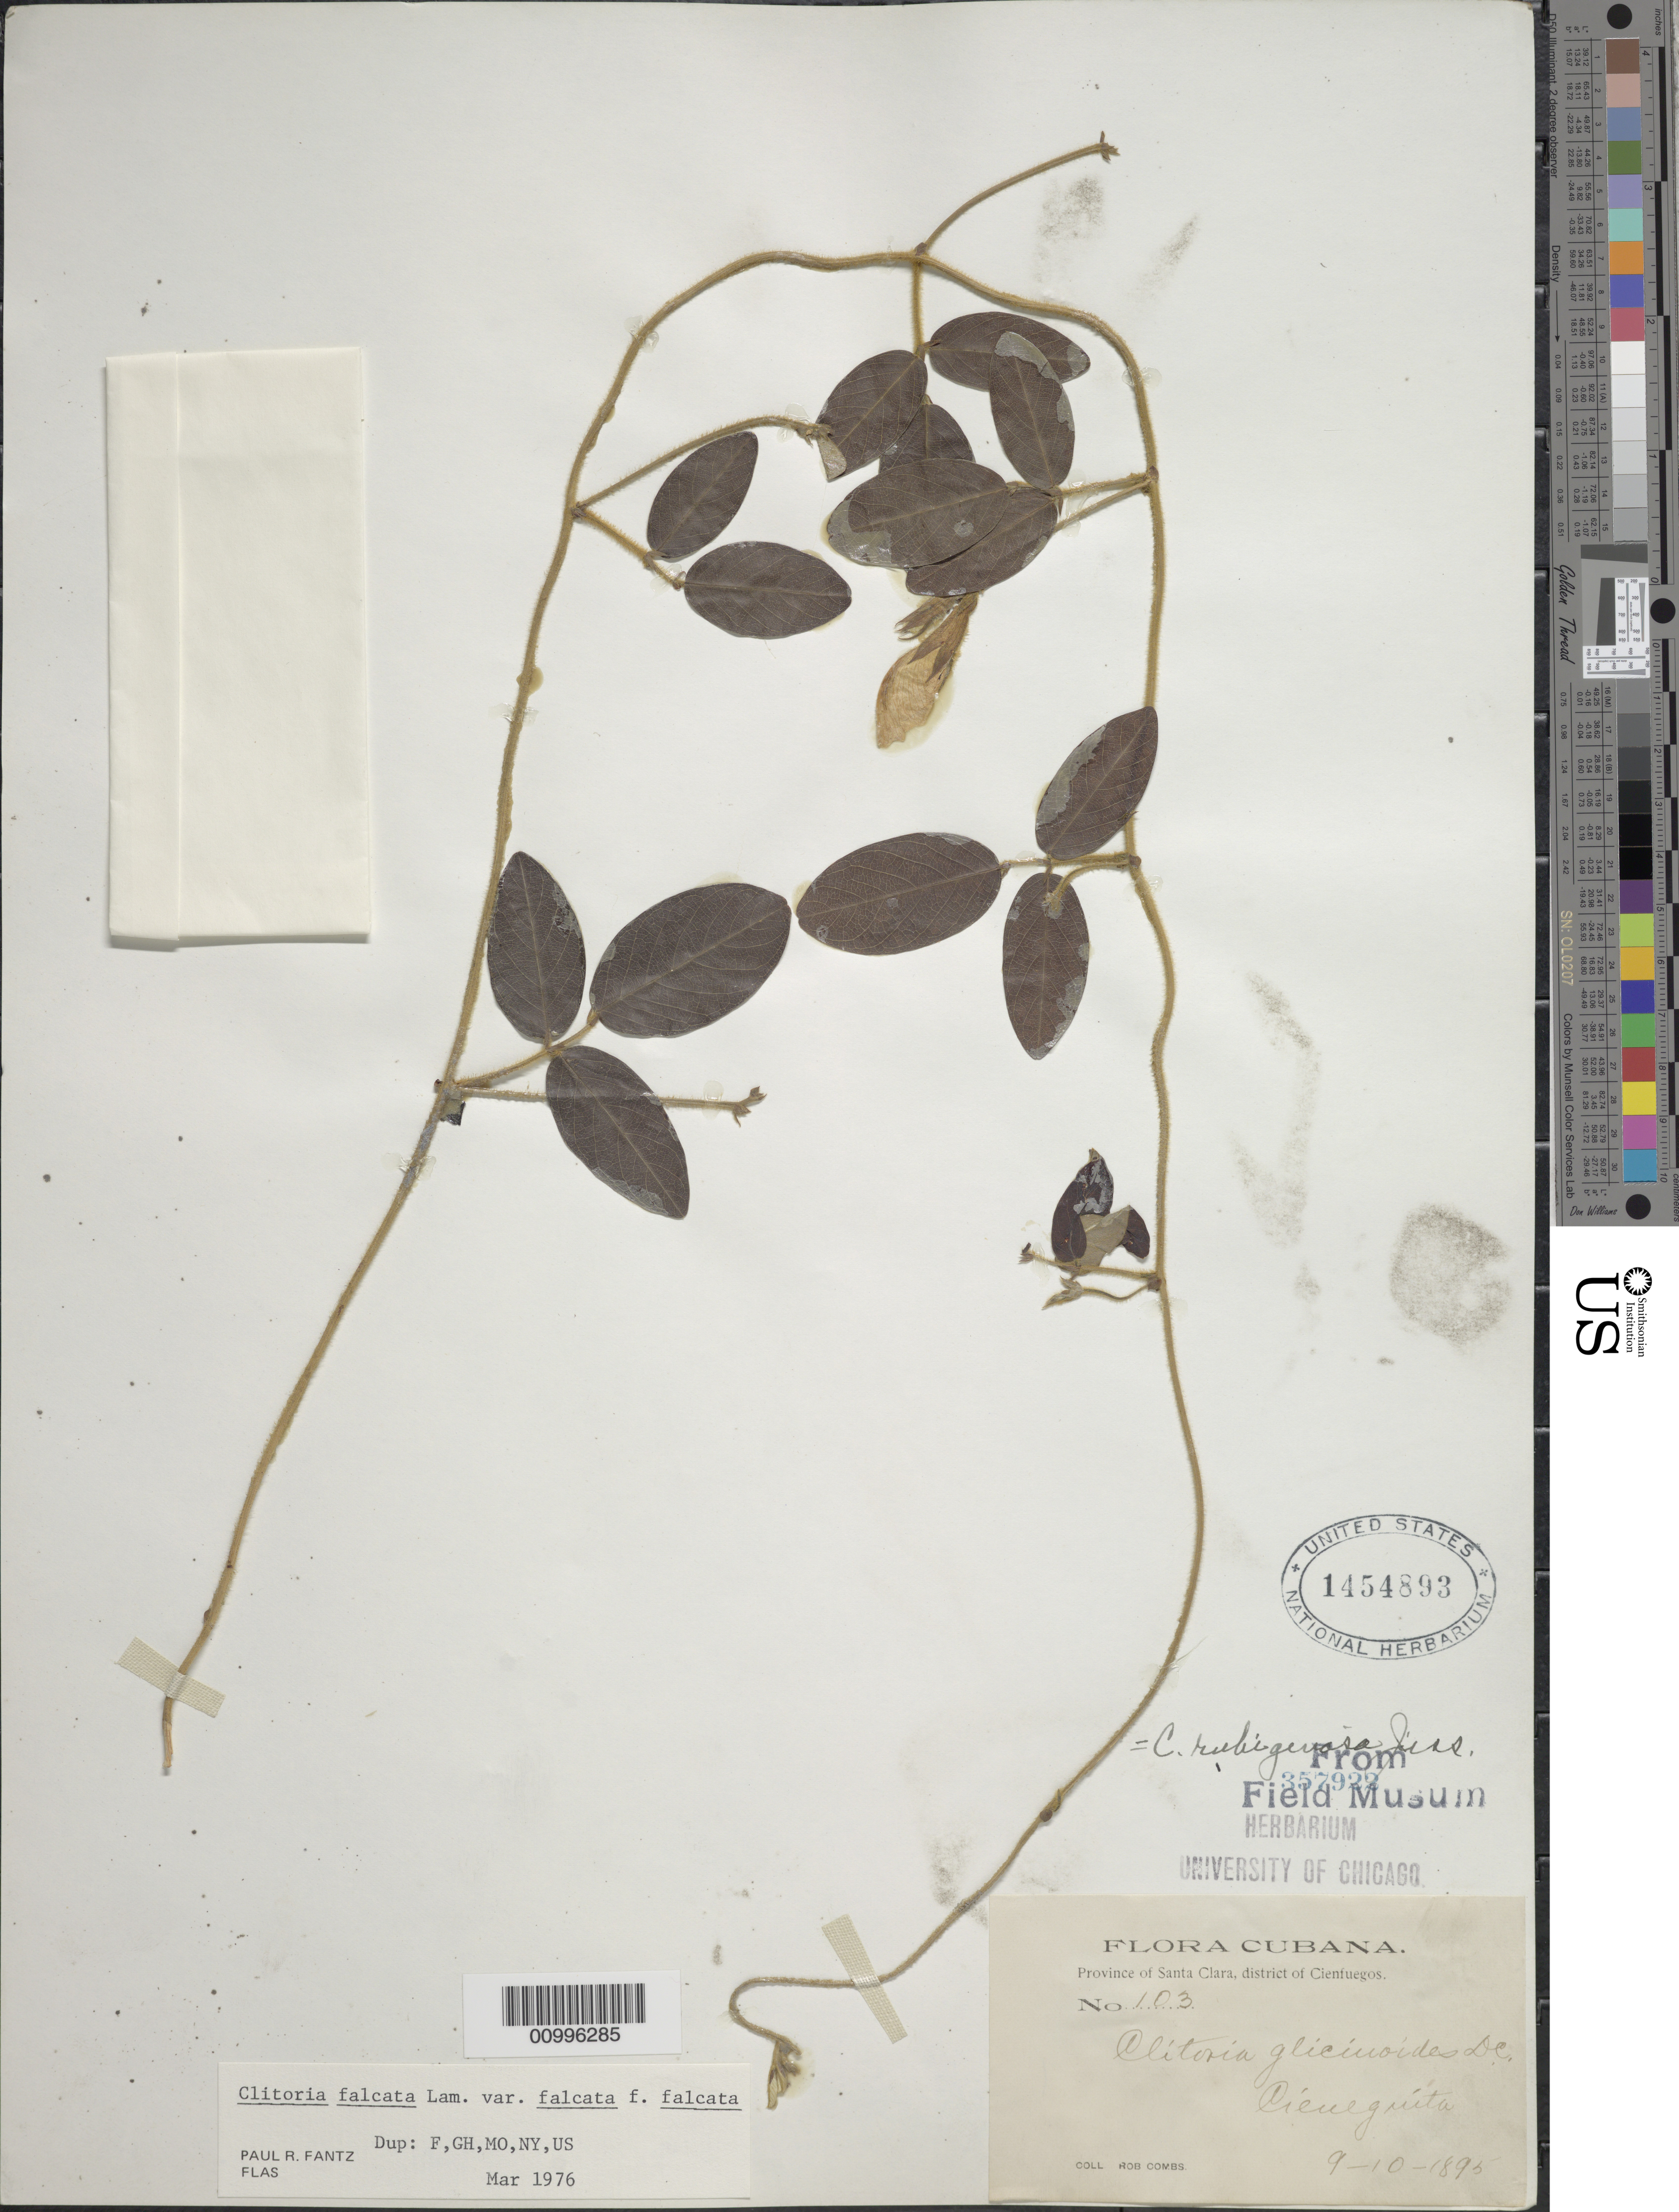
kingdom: Plantae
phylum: Tracheophyta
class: Magnoliopsida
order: Fabales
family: Fabaceae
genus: Clitoria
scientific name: Clitoria falcata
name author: Lam.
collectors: R. Combs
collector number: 103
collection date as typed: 10 Sep 1895 or 09 Oct 1895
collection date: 1895-09-10 or 1895-10-09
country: Cuba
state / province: Villa Clara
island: Cuba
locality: Santa Clara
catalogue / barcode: US 1454893